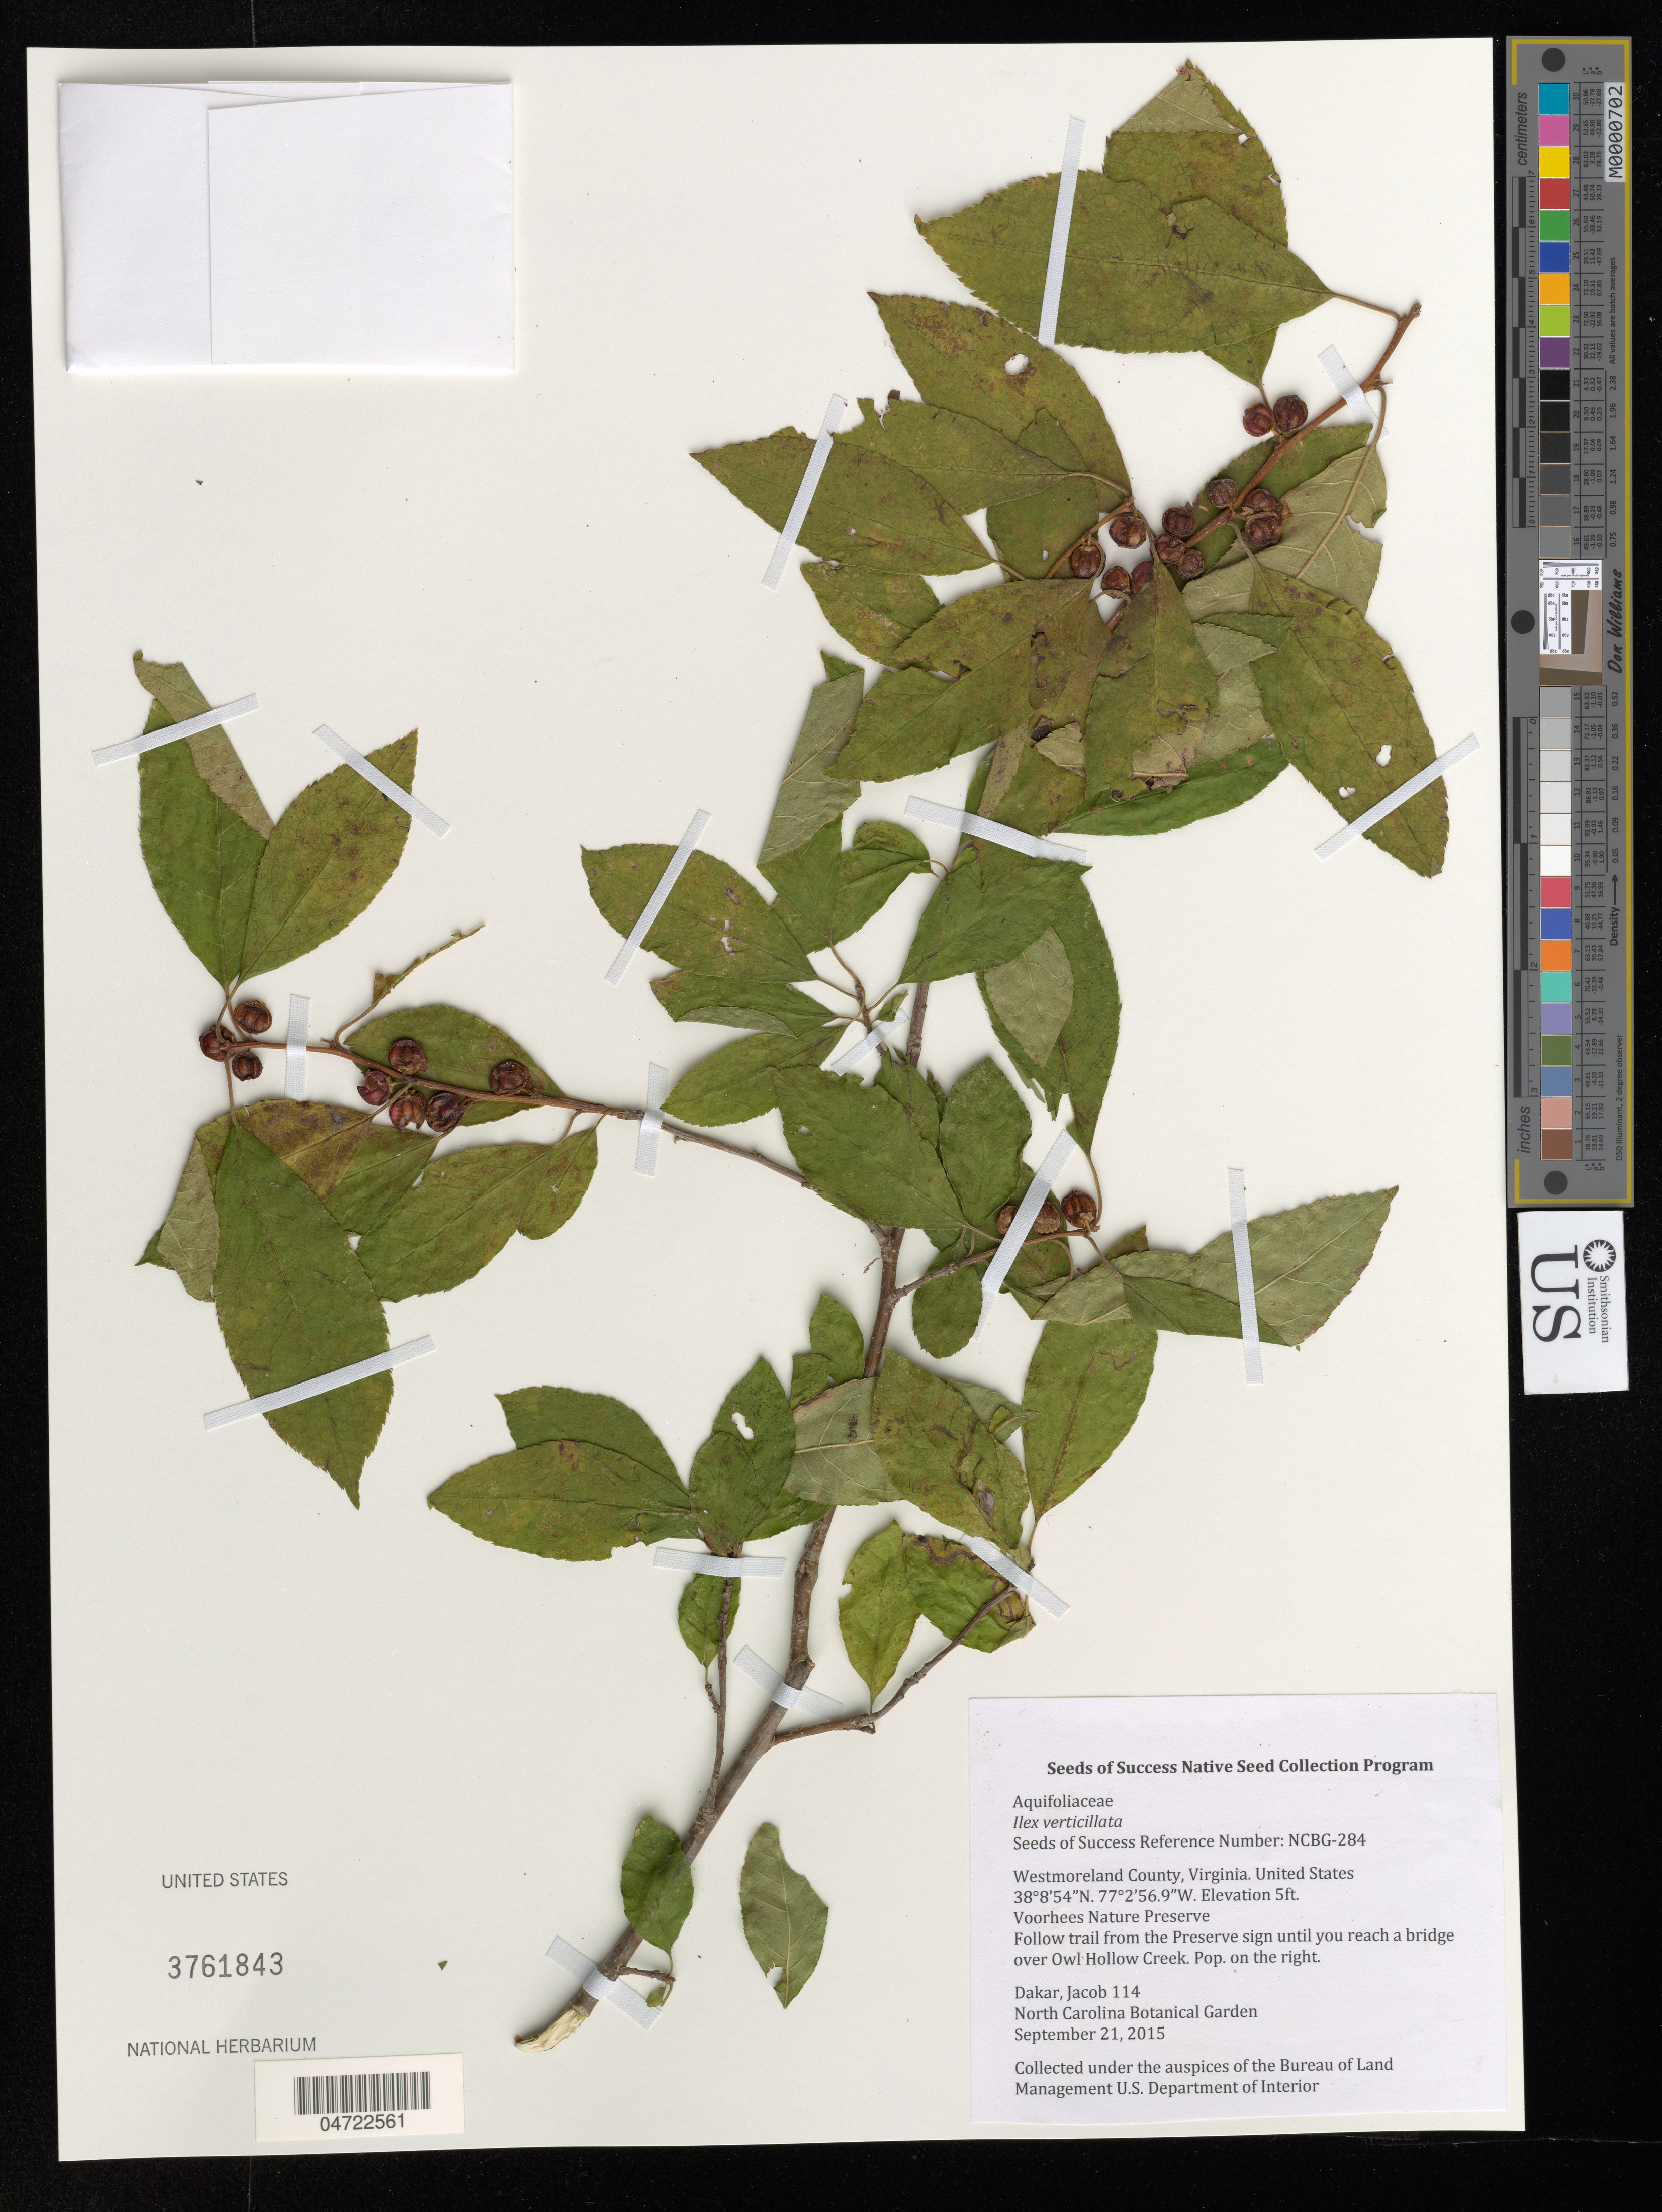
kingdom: Plantae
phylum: Tracheophyta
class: Magnoliopsida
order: Aquifoliales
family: Aquifoliaceae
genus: Ilex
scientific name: Ilex verticillata var. tenuifolia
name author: (Torr.) S. Watson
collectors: J. Dakar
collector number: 114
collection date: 2015-09-21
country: United States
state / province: Virginia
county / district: Westmoreland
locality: Westmoreland County. Voorhees Nature Preserve. Follow trail from the Preserve sign until you reach a bridge over Owl Hollow Creek. Pop. on the right.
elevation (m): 2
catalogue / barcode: US 3761843